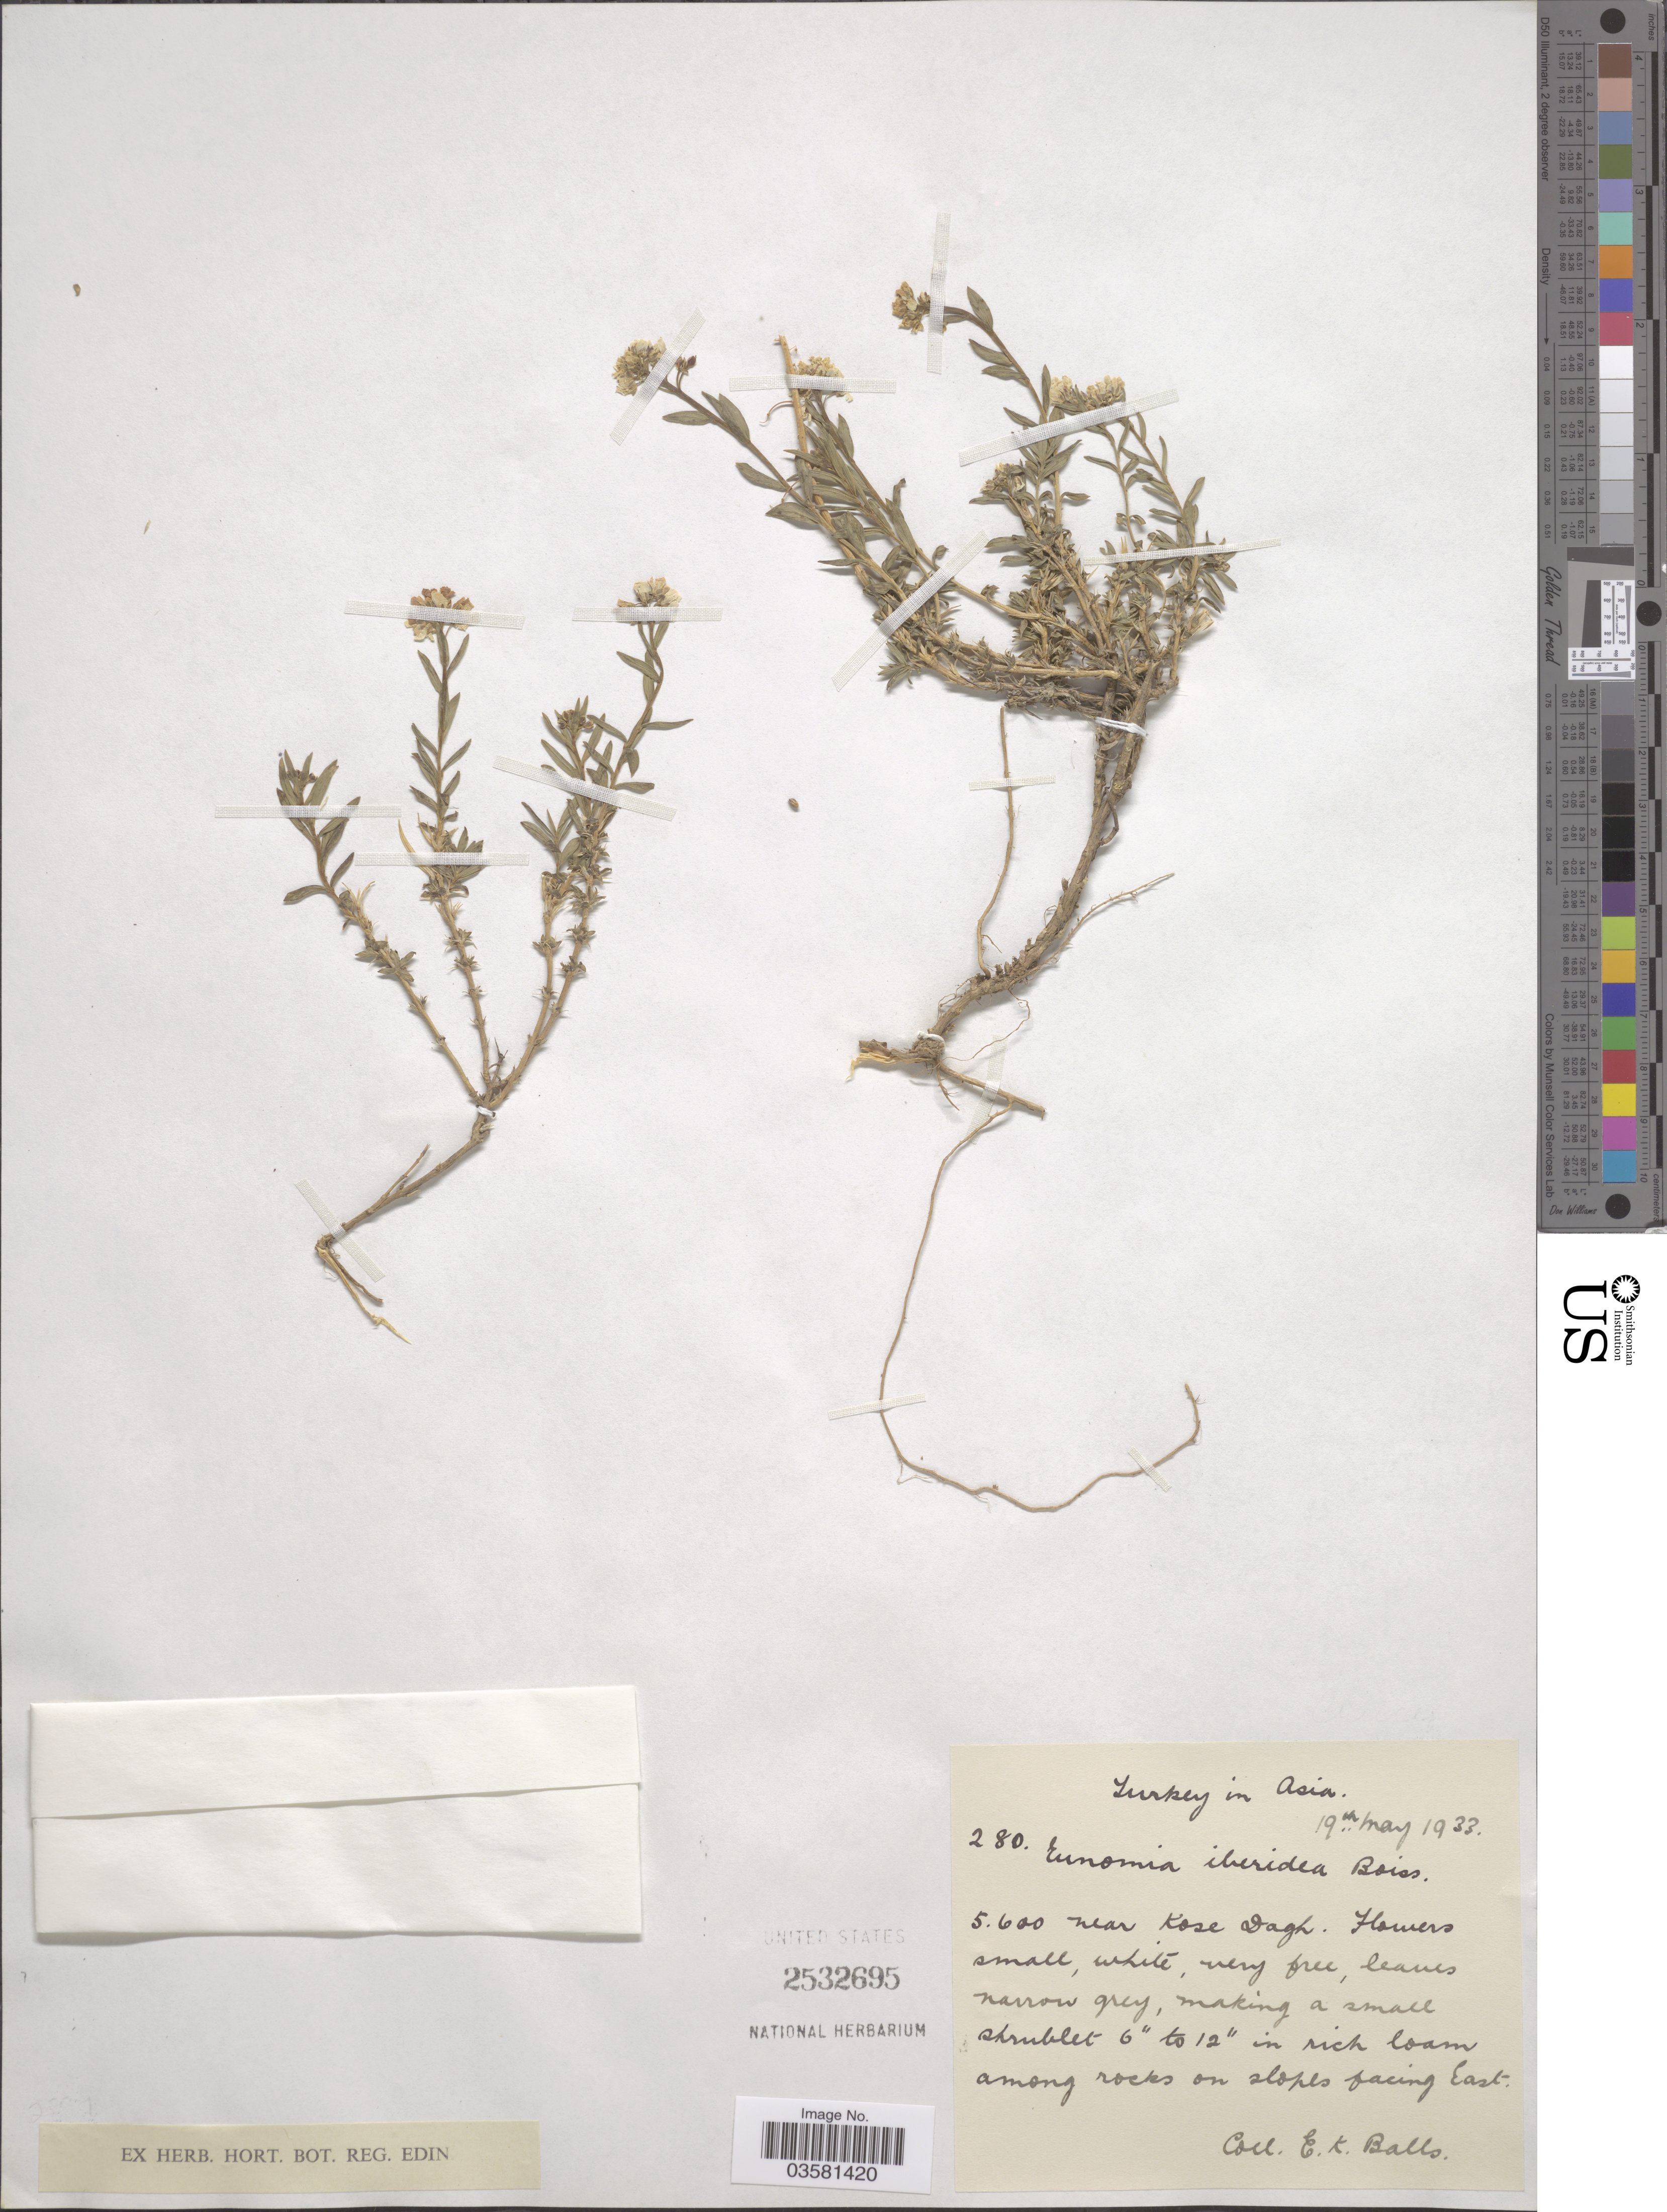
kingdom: Plantae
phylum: Tracheophyta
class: Magnoliopsida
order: Brassicales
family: Brassicaceae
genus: Eunomia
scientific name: Eunomia iberidea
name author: Boiss.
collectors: E. K. Balls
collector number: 280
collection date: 1933-05-19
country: Turkey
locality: Turkey in Asia. 5600 near Kose Dagh.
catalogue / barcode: US 2532695